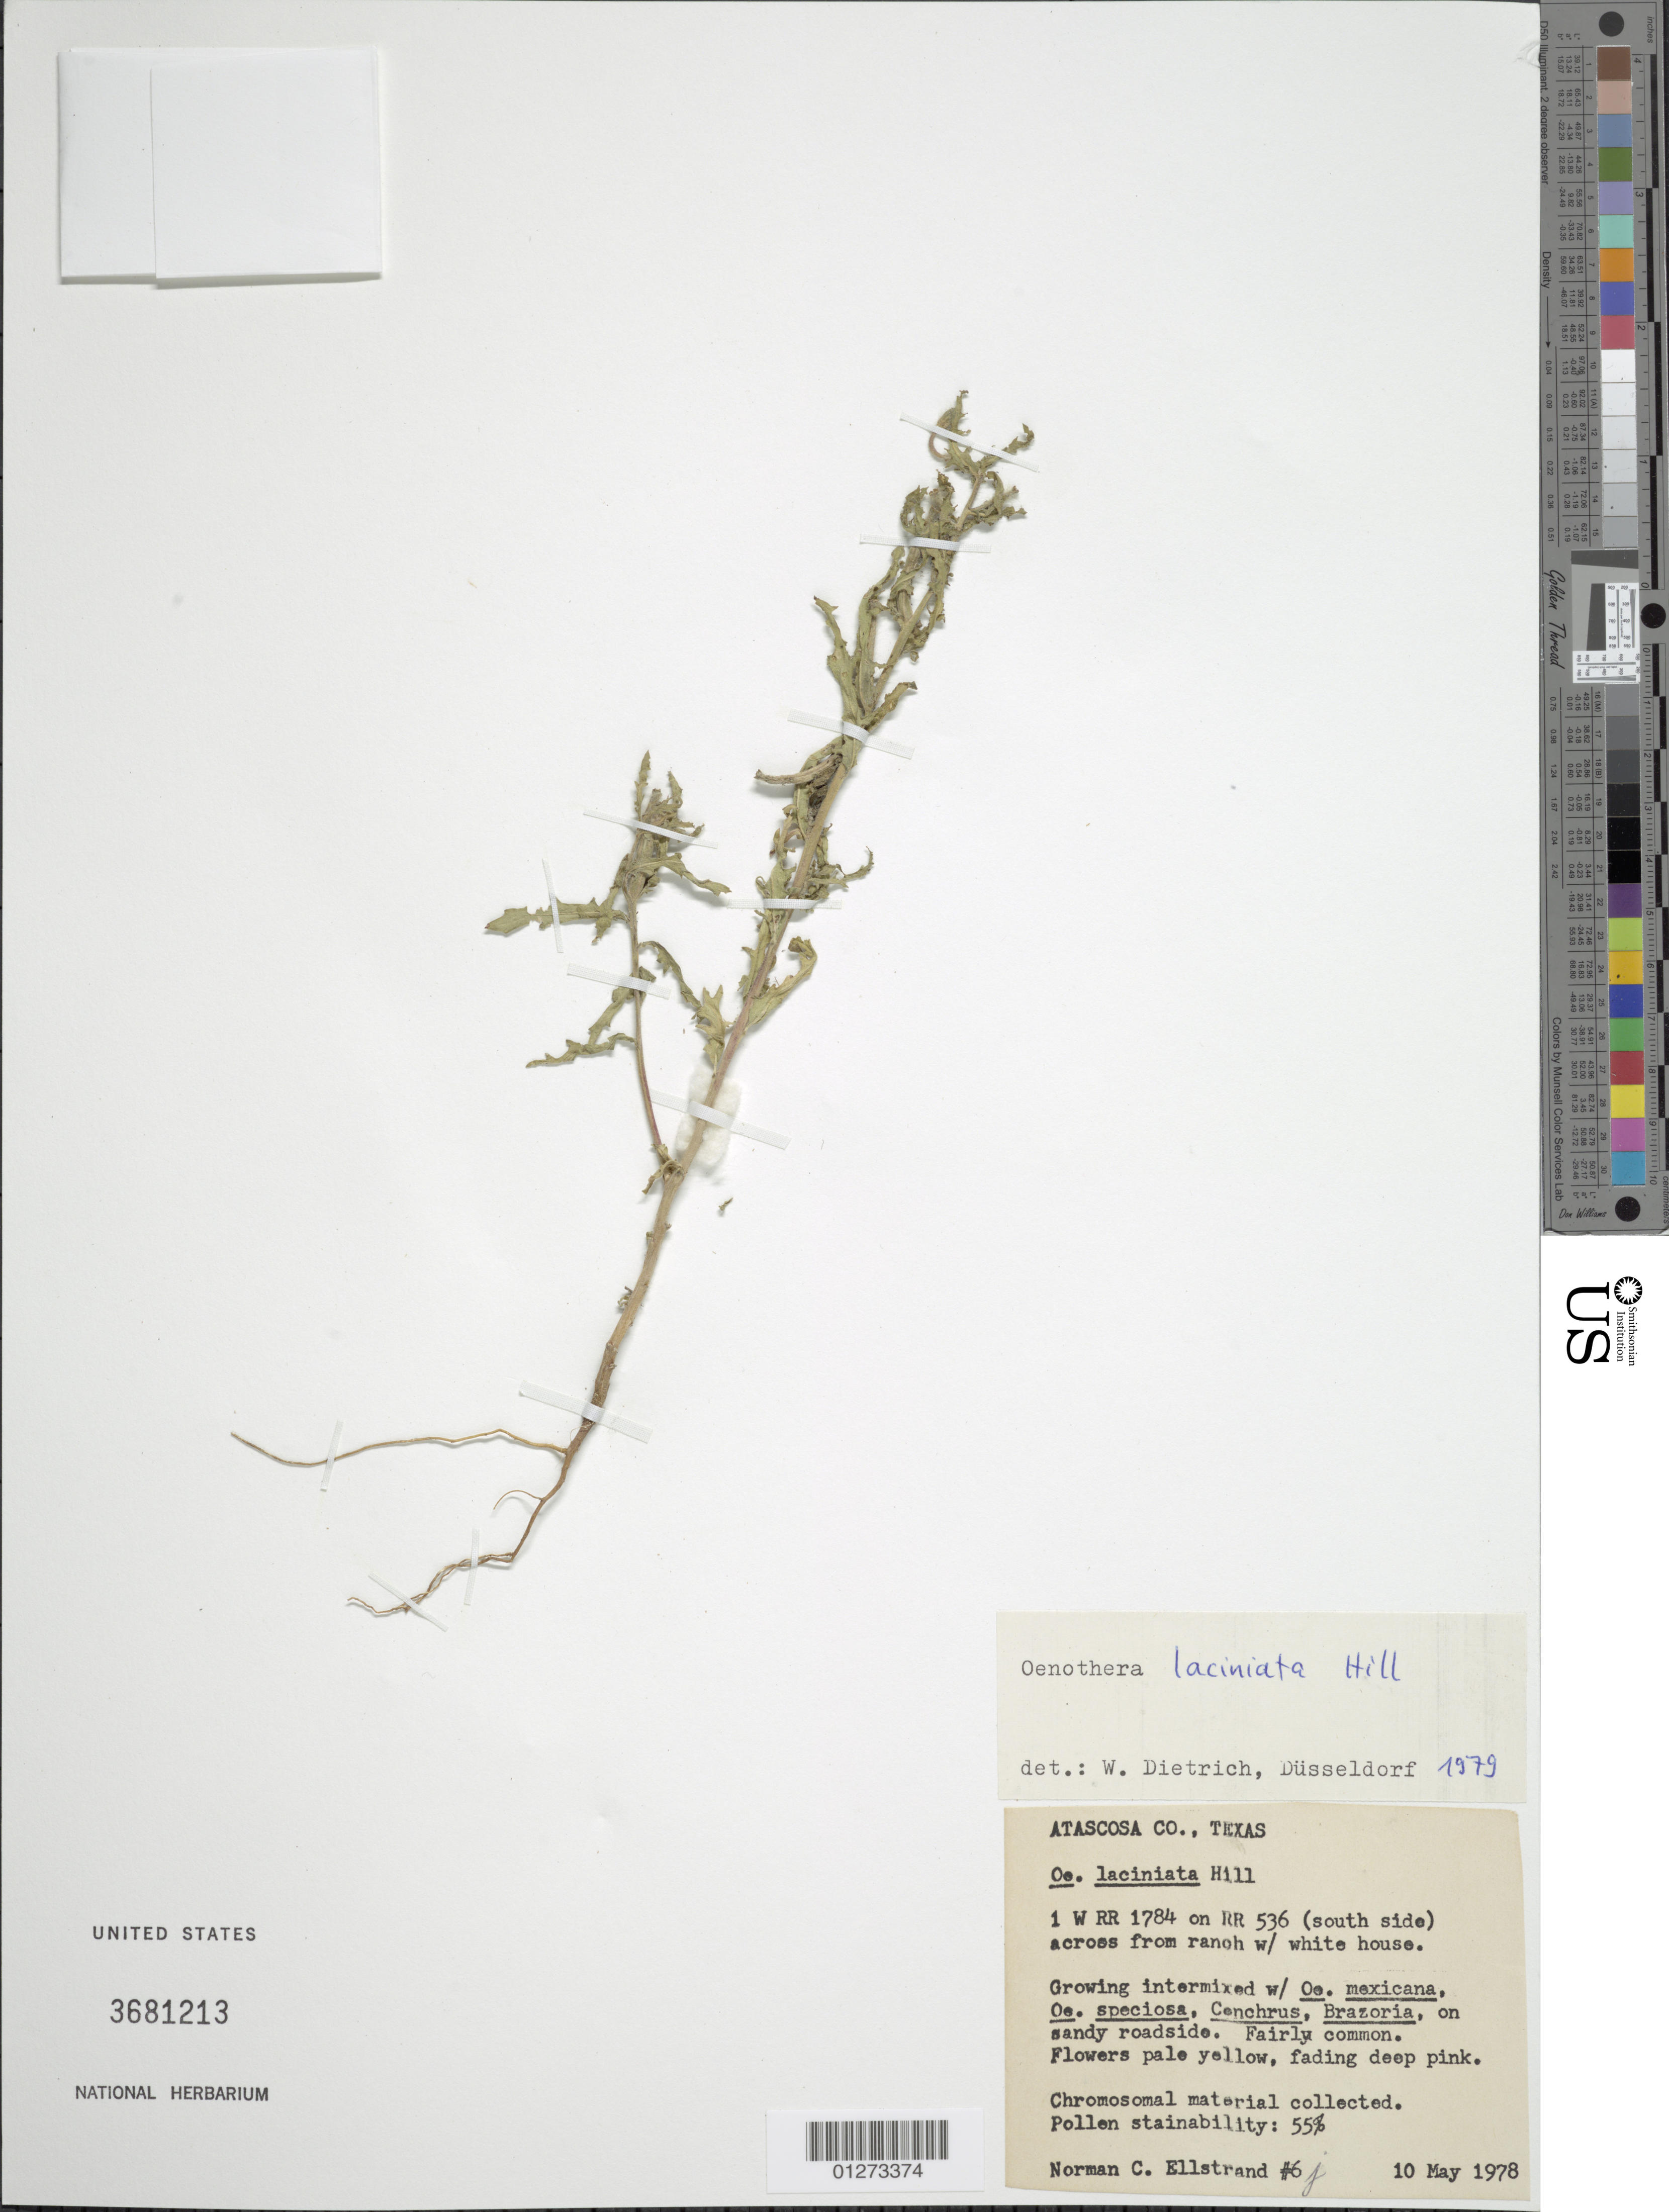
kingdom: Plantae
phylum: Tracheophyta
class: Magnoliopsida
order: Myrtales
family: Onagraceae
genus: Oenothera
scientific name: Oenothera laciniata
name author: Hill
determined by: Dietrich, W.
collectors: N. Ellstrand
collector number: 6j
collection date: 1978-05-10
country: United States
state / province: Texas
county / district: Atascosa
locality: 1 W RR 1784 on RR 536 (south side) across from ranch with white house, on sandy roadside.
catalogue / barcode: US 3681213